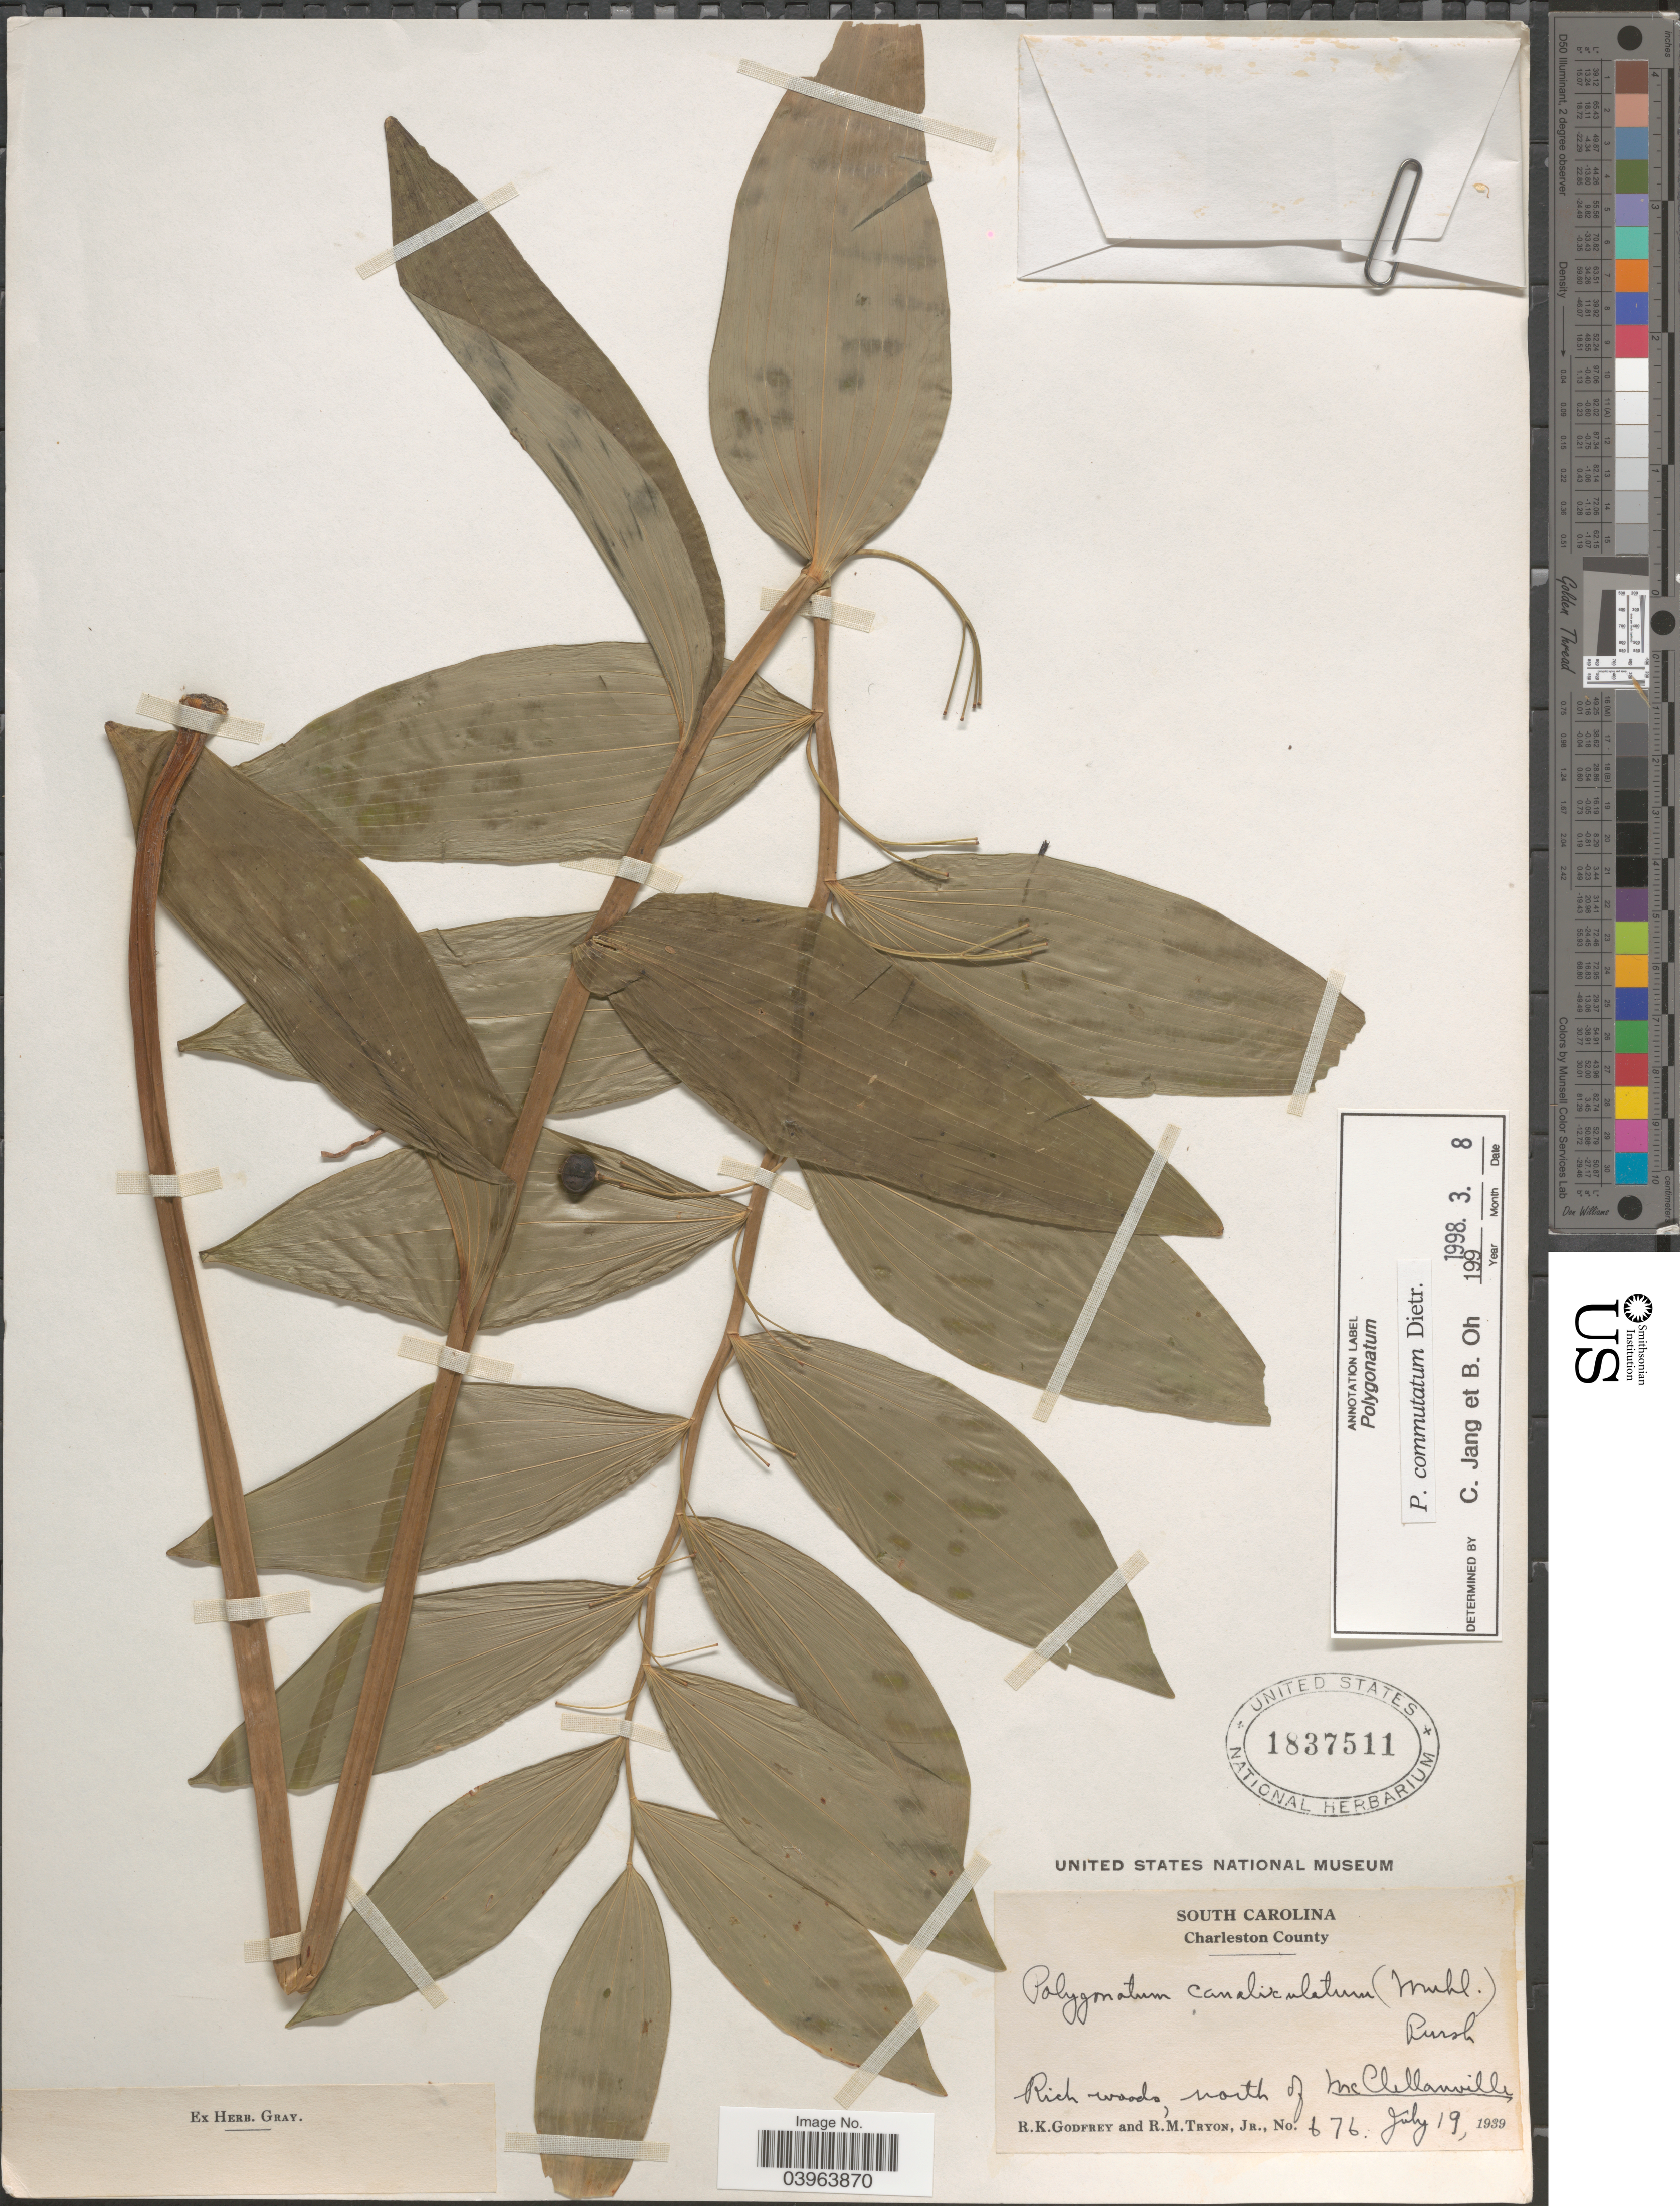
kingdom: Plantae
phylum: Tracheophyta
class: Liliopsida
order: Asparagales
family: Asparagaceae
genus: Polygonatum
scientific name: Polygonatum commutatum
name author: (Schult. f.) A. Dietr.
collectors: R. K. Godfrey & R. Tryon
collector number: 676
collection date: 1939-07-19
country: United States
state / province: South Carolina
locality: Charleston County. Rich woods, north of McClellanville.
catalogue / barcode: US 1837511